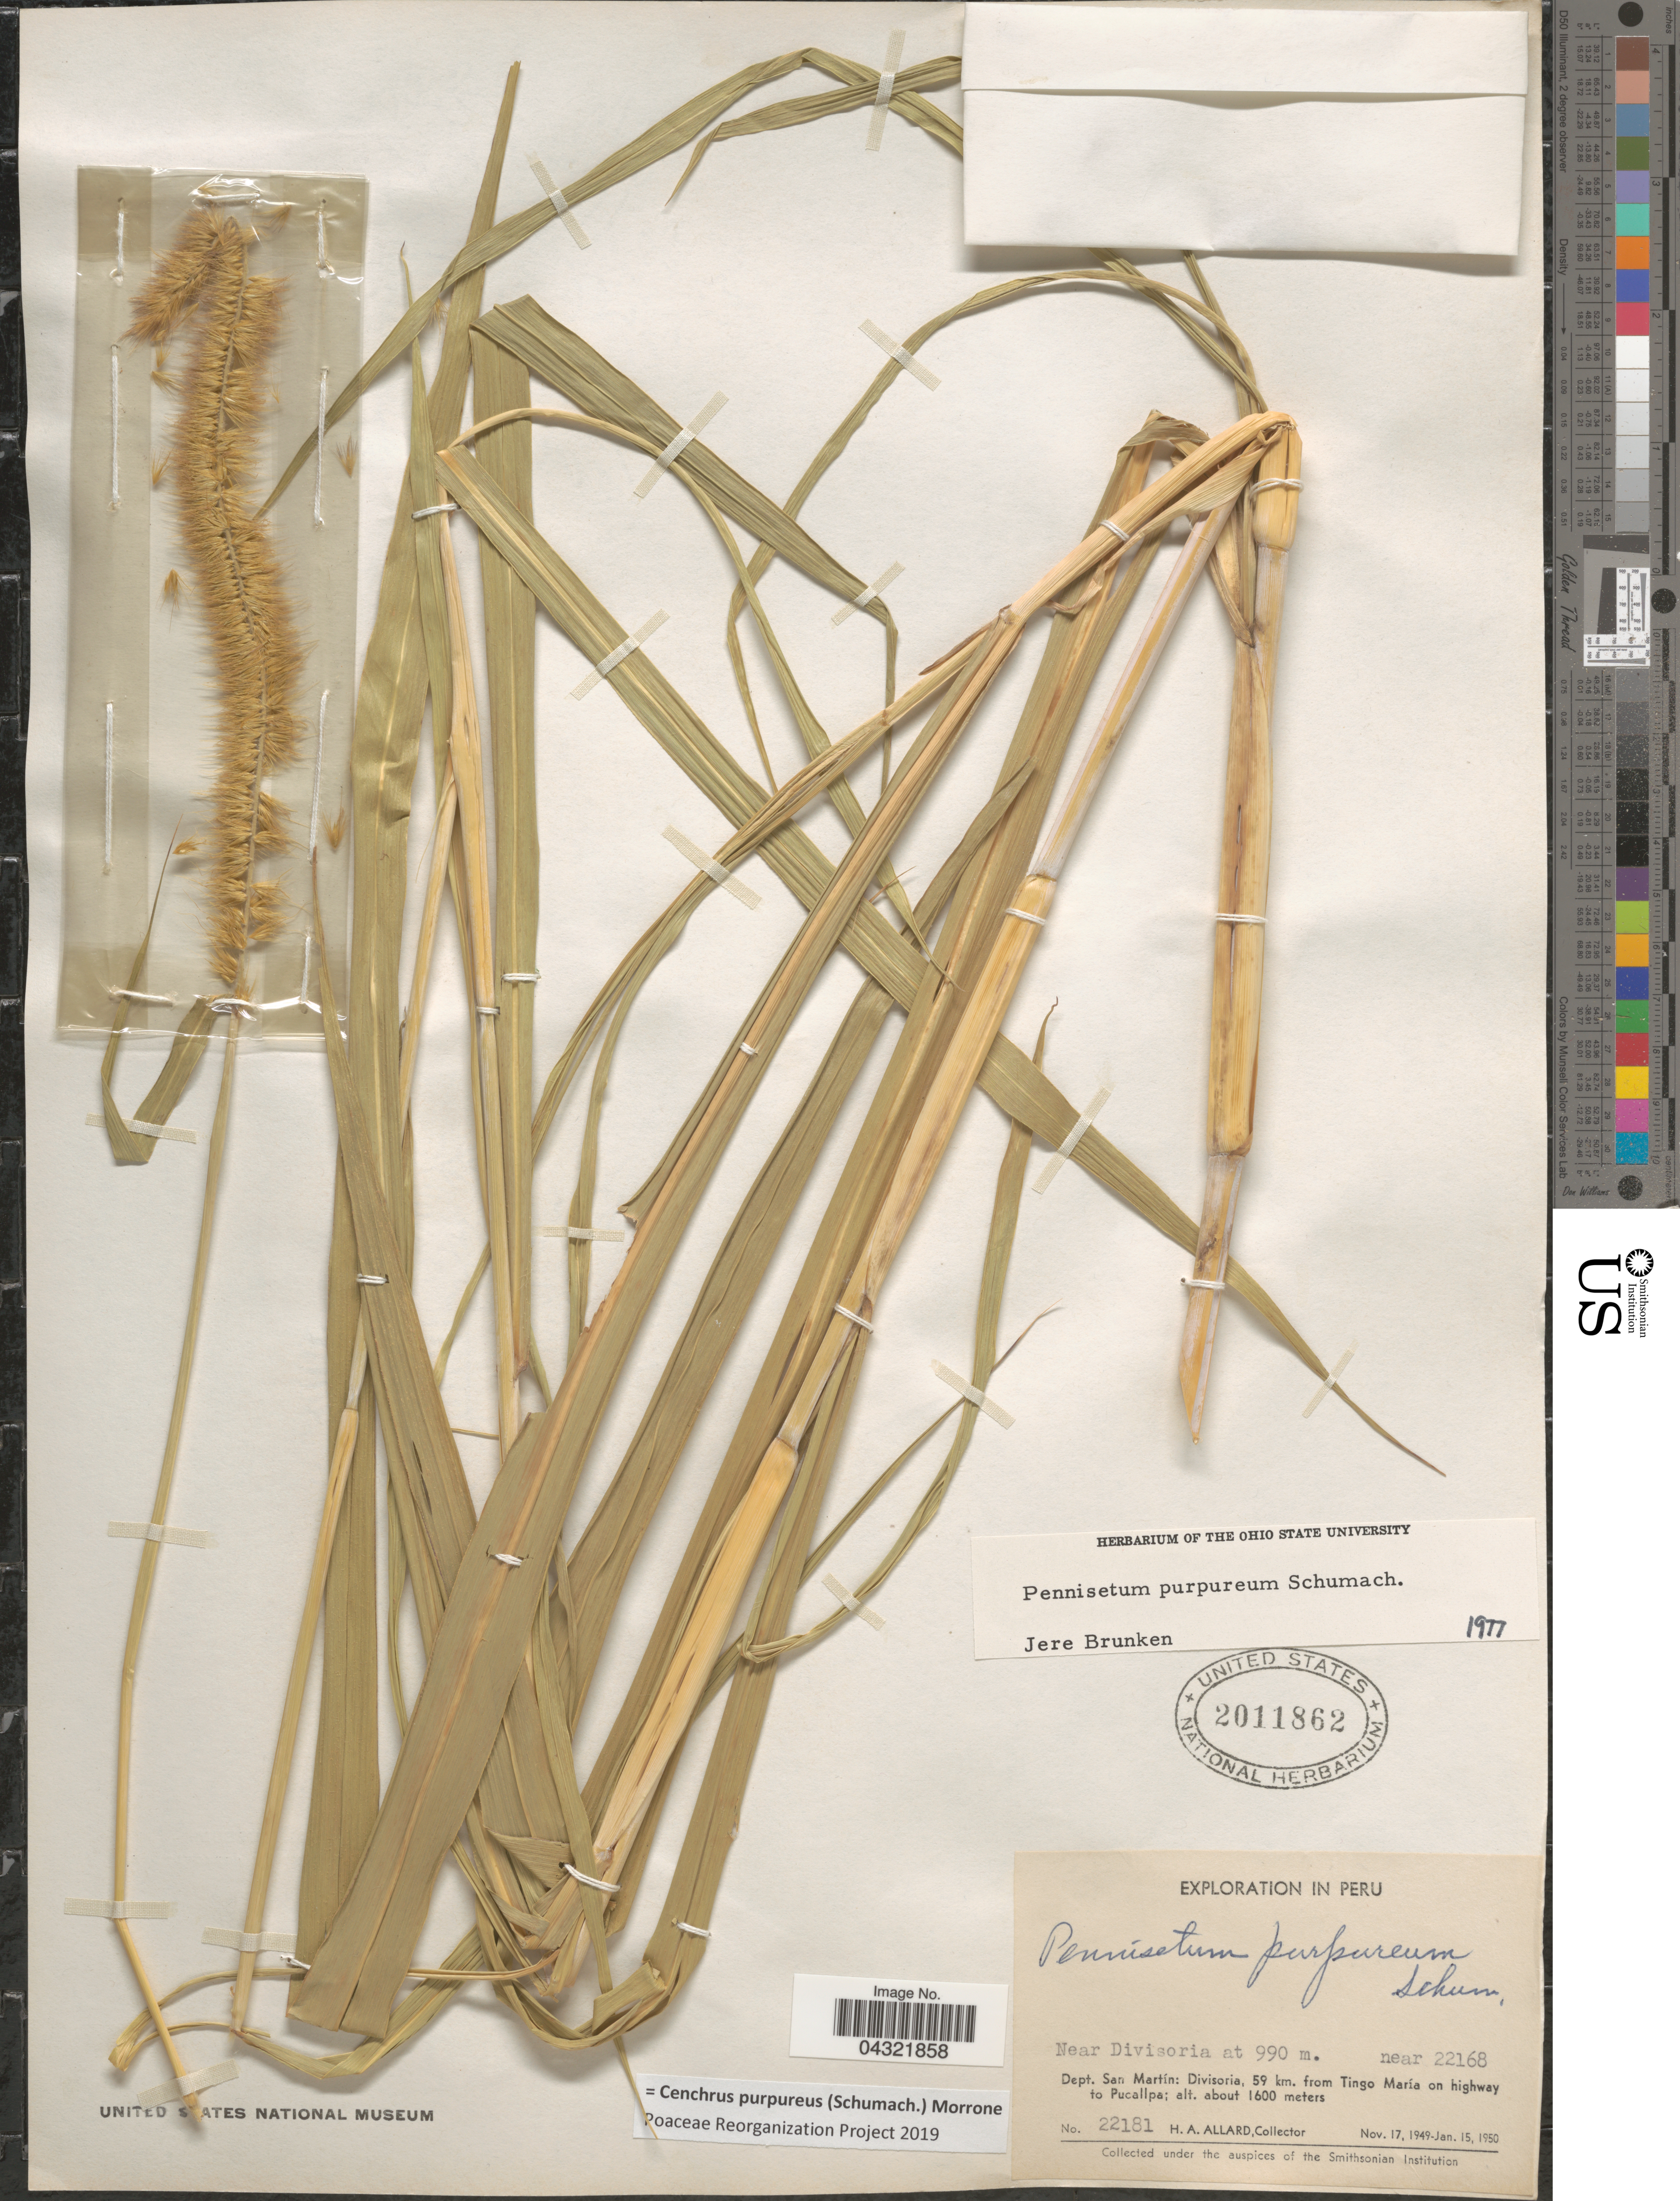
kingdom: Plantae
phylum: Tracheophyta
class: Liliopsida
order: Poales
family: Poaceae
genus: Cenchrus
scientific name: Cenchrus purpureus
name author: (Schumach.) Morrone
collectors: H. A. Allard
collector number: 22181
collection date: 1949-11-17/1950-01-15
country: Peru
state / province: San Martín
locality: Exploration in Peru. Near Divisoria at 990 m. Dept. San Martín: Divisoria, 59 km. from Tingo María on highway to Pucallpa.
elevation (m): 1600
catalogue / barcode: US 2011862